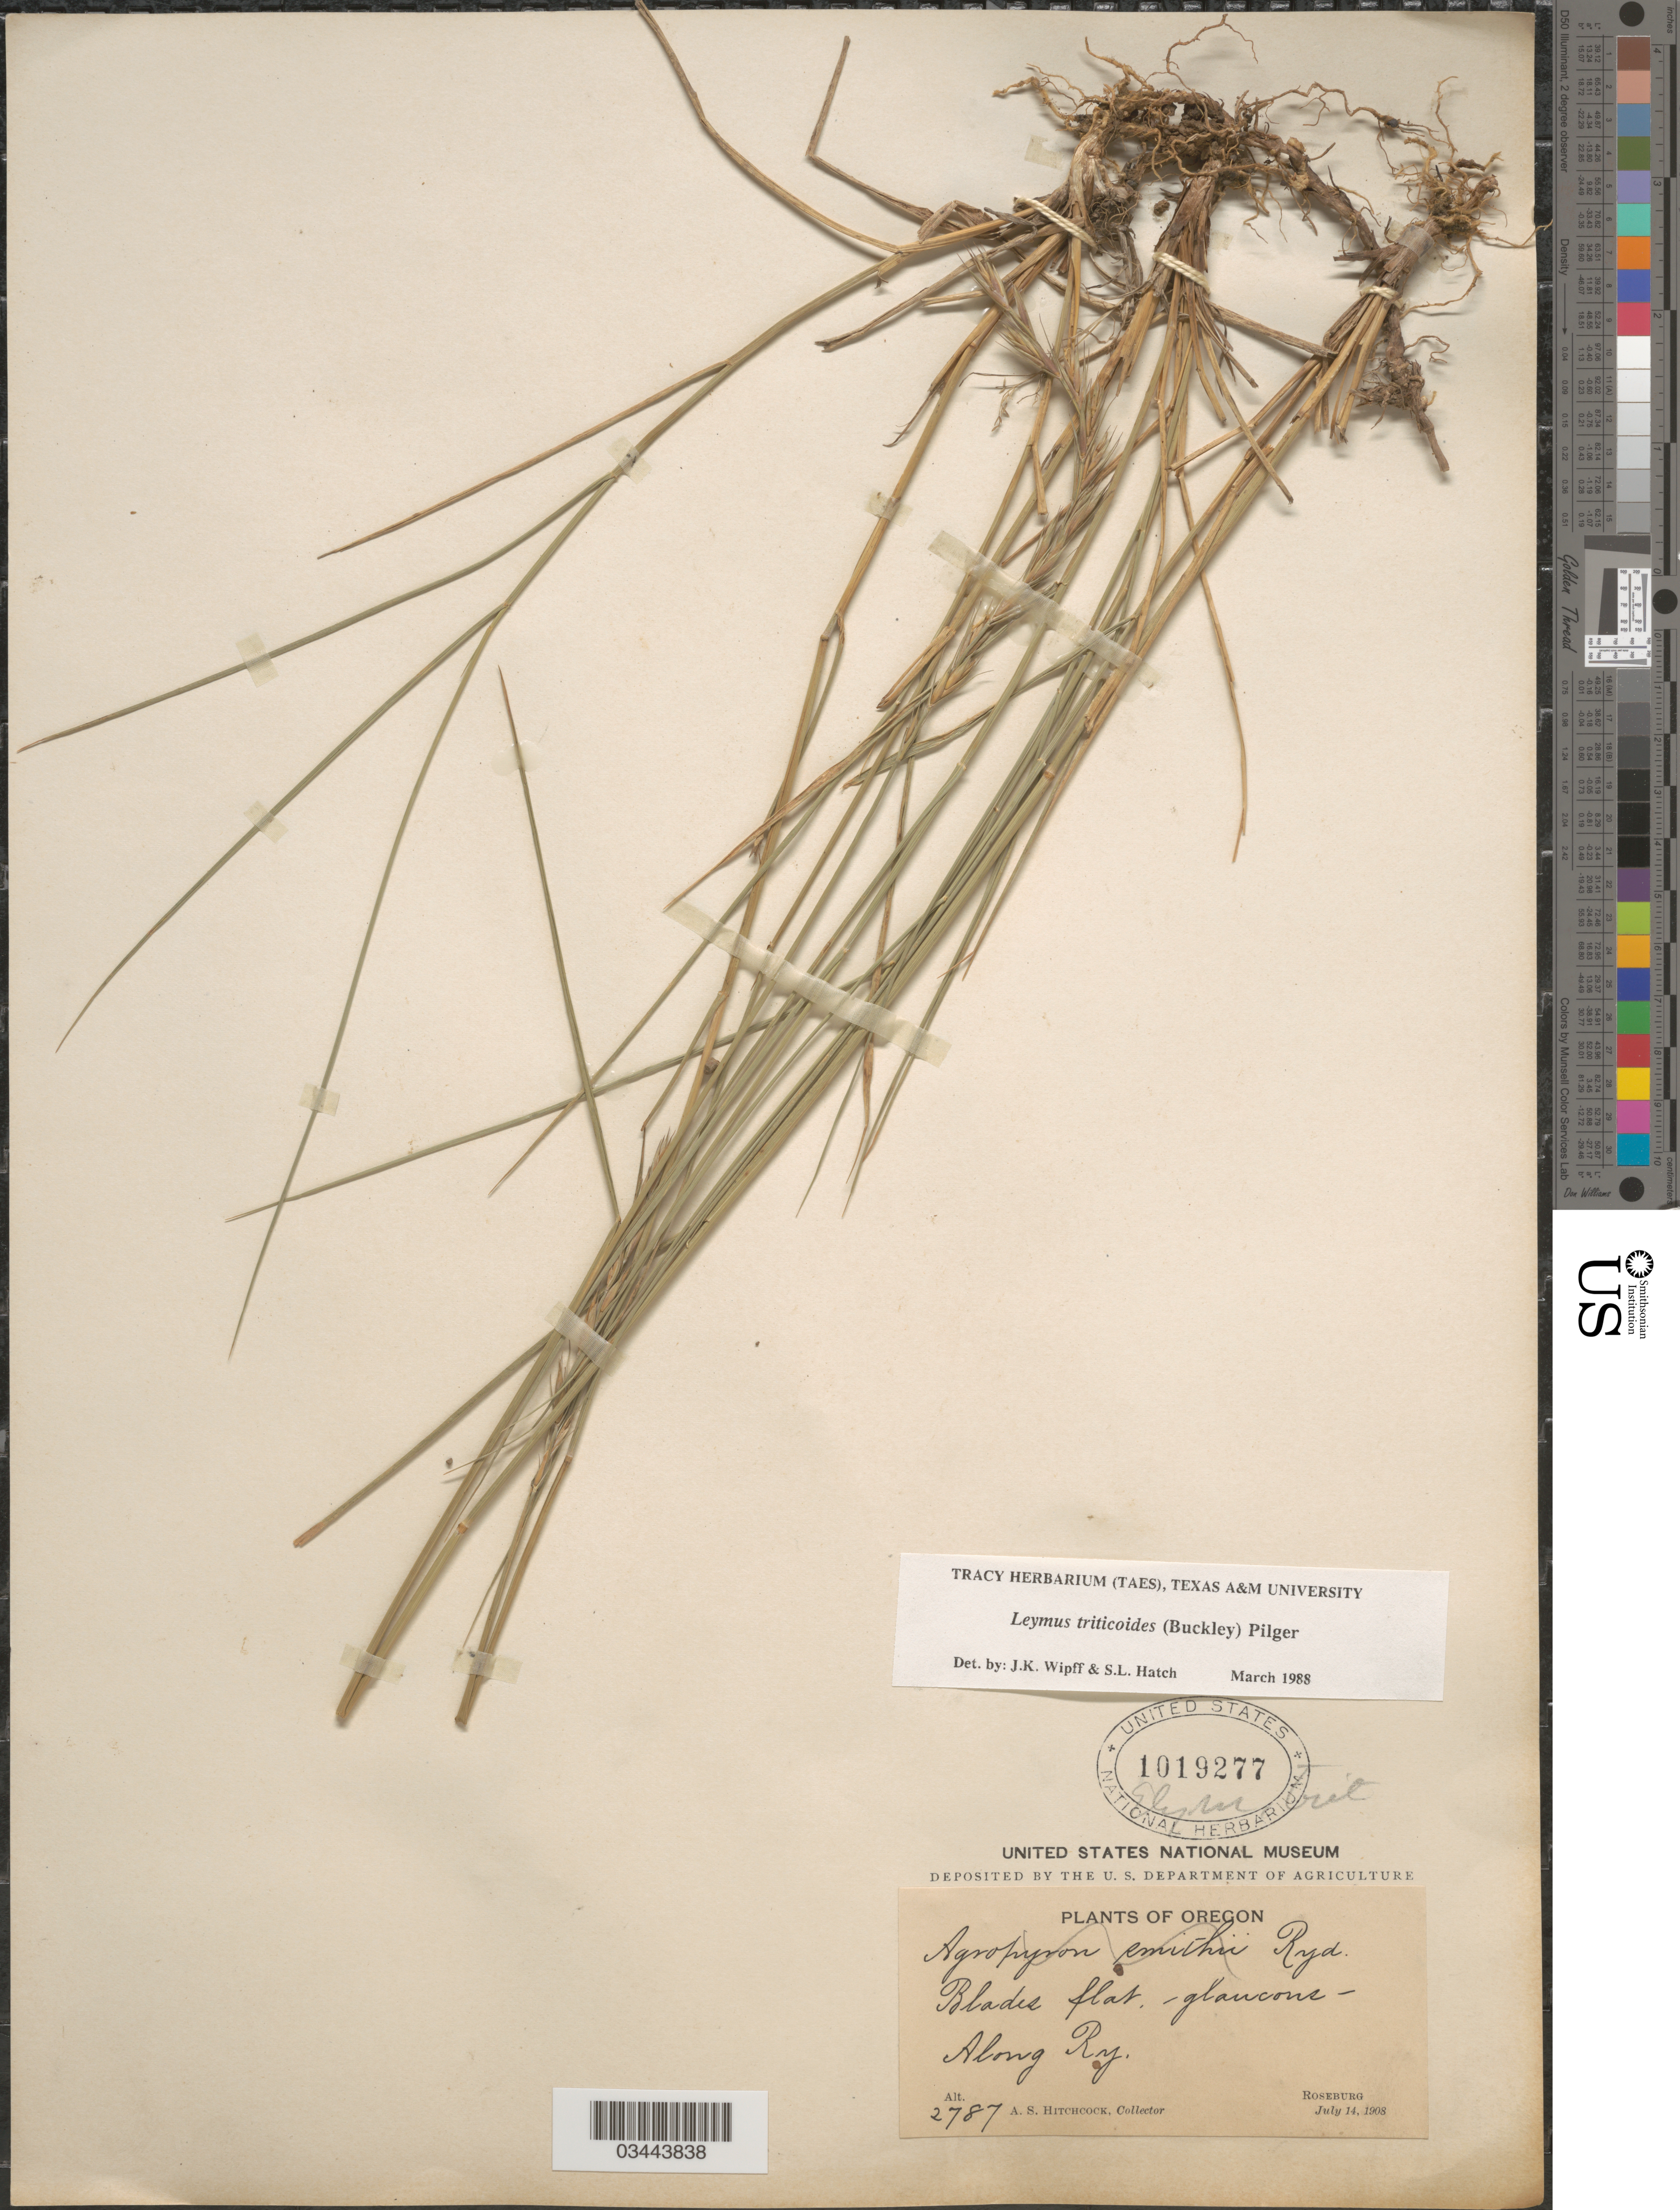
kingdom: Plantae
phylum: Tracheophyta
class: Liliopsida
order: Poales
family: Poaceae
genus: Leymus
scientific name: Leymus triticoides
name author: (Buckley) Pilg.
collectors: A. S. Hitchcock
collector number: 2787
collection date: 1908-07-14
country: United States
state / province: Oregon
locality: Along Ry. Roseburg.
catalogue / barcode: US 1019277